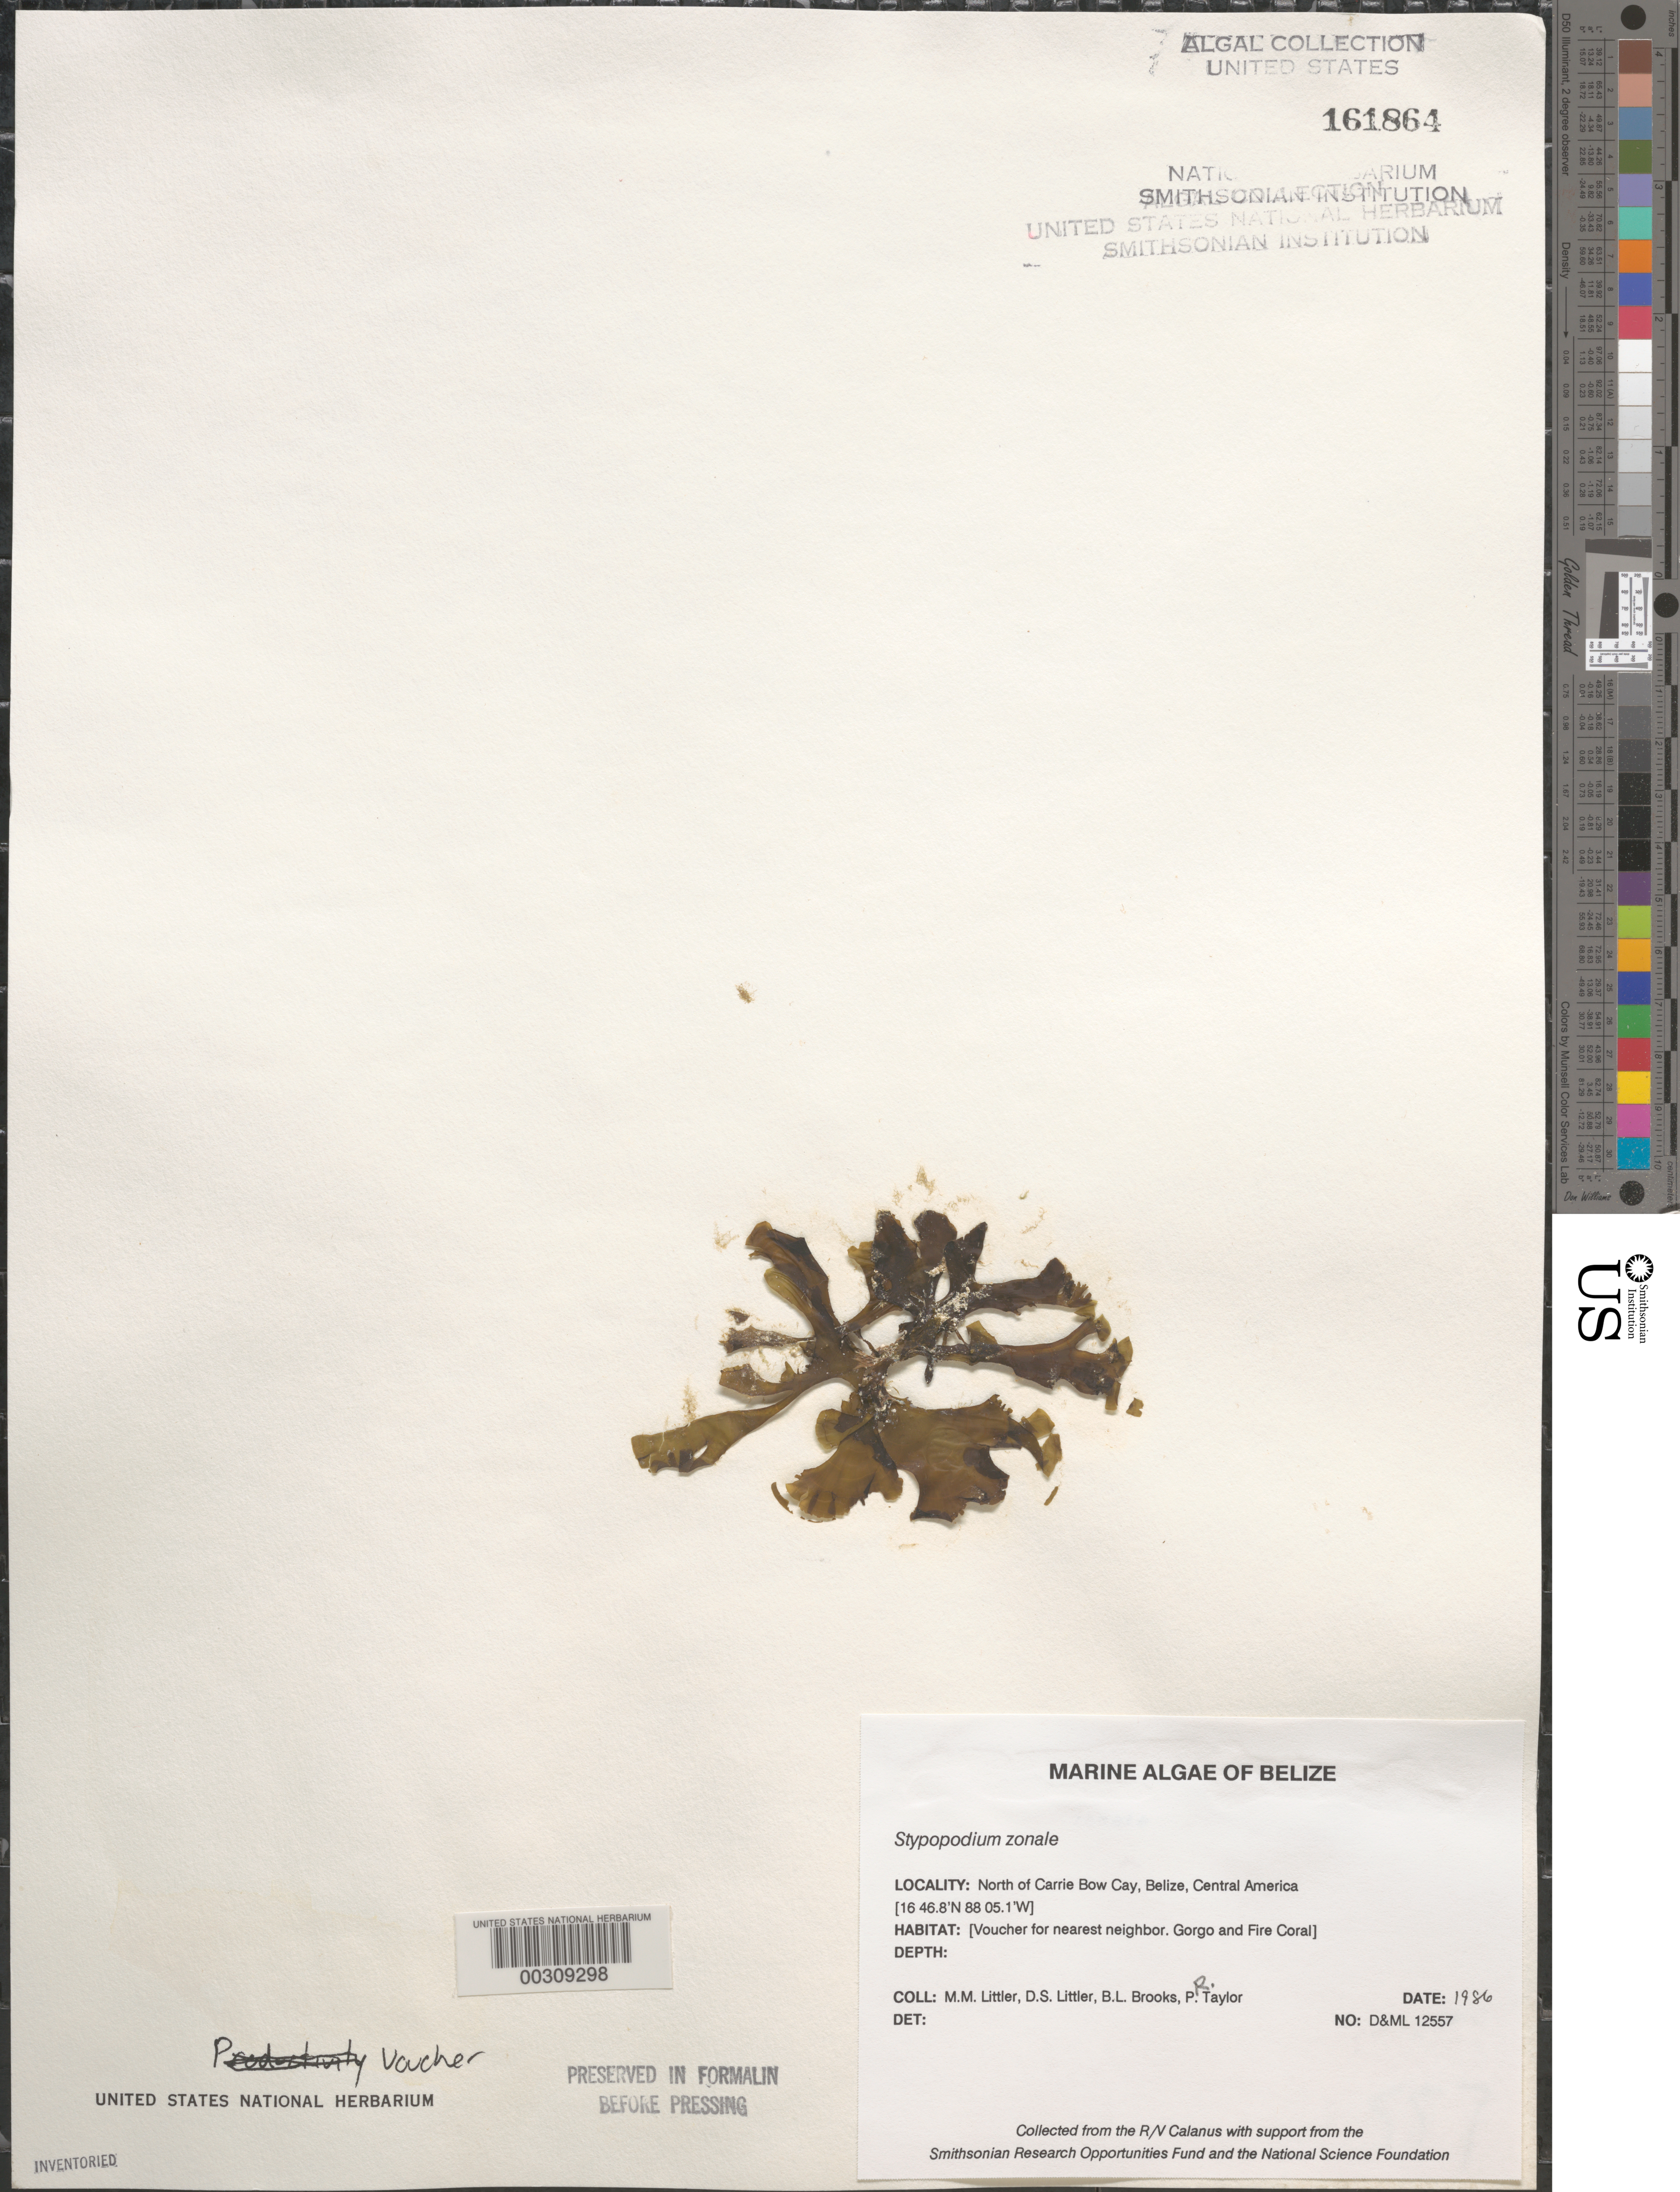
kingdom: Chromista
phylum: Ochrophyta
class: Phaeophyceae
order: Dictyotales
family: Dictyotaceae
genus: Stypopodium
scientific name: Stypopodium zonale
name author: (J.V.Lamouroux) Papenf.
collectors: M. M. Littler, D. S. Littler, B. Brooks & P. R. Taylor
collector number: D&ML 12557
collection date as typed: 1986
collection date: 1986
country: Belize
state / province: Stann Creek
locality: North of Carrie Bow Cay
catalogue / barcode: US 161864